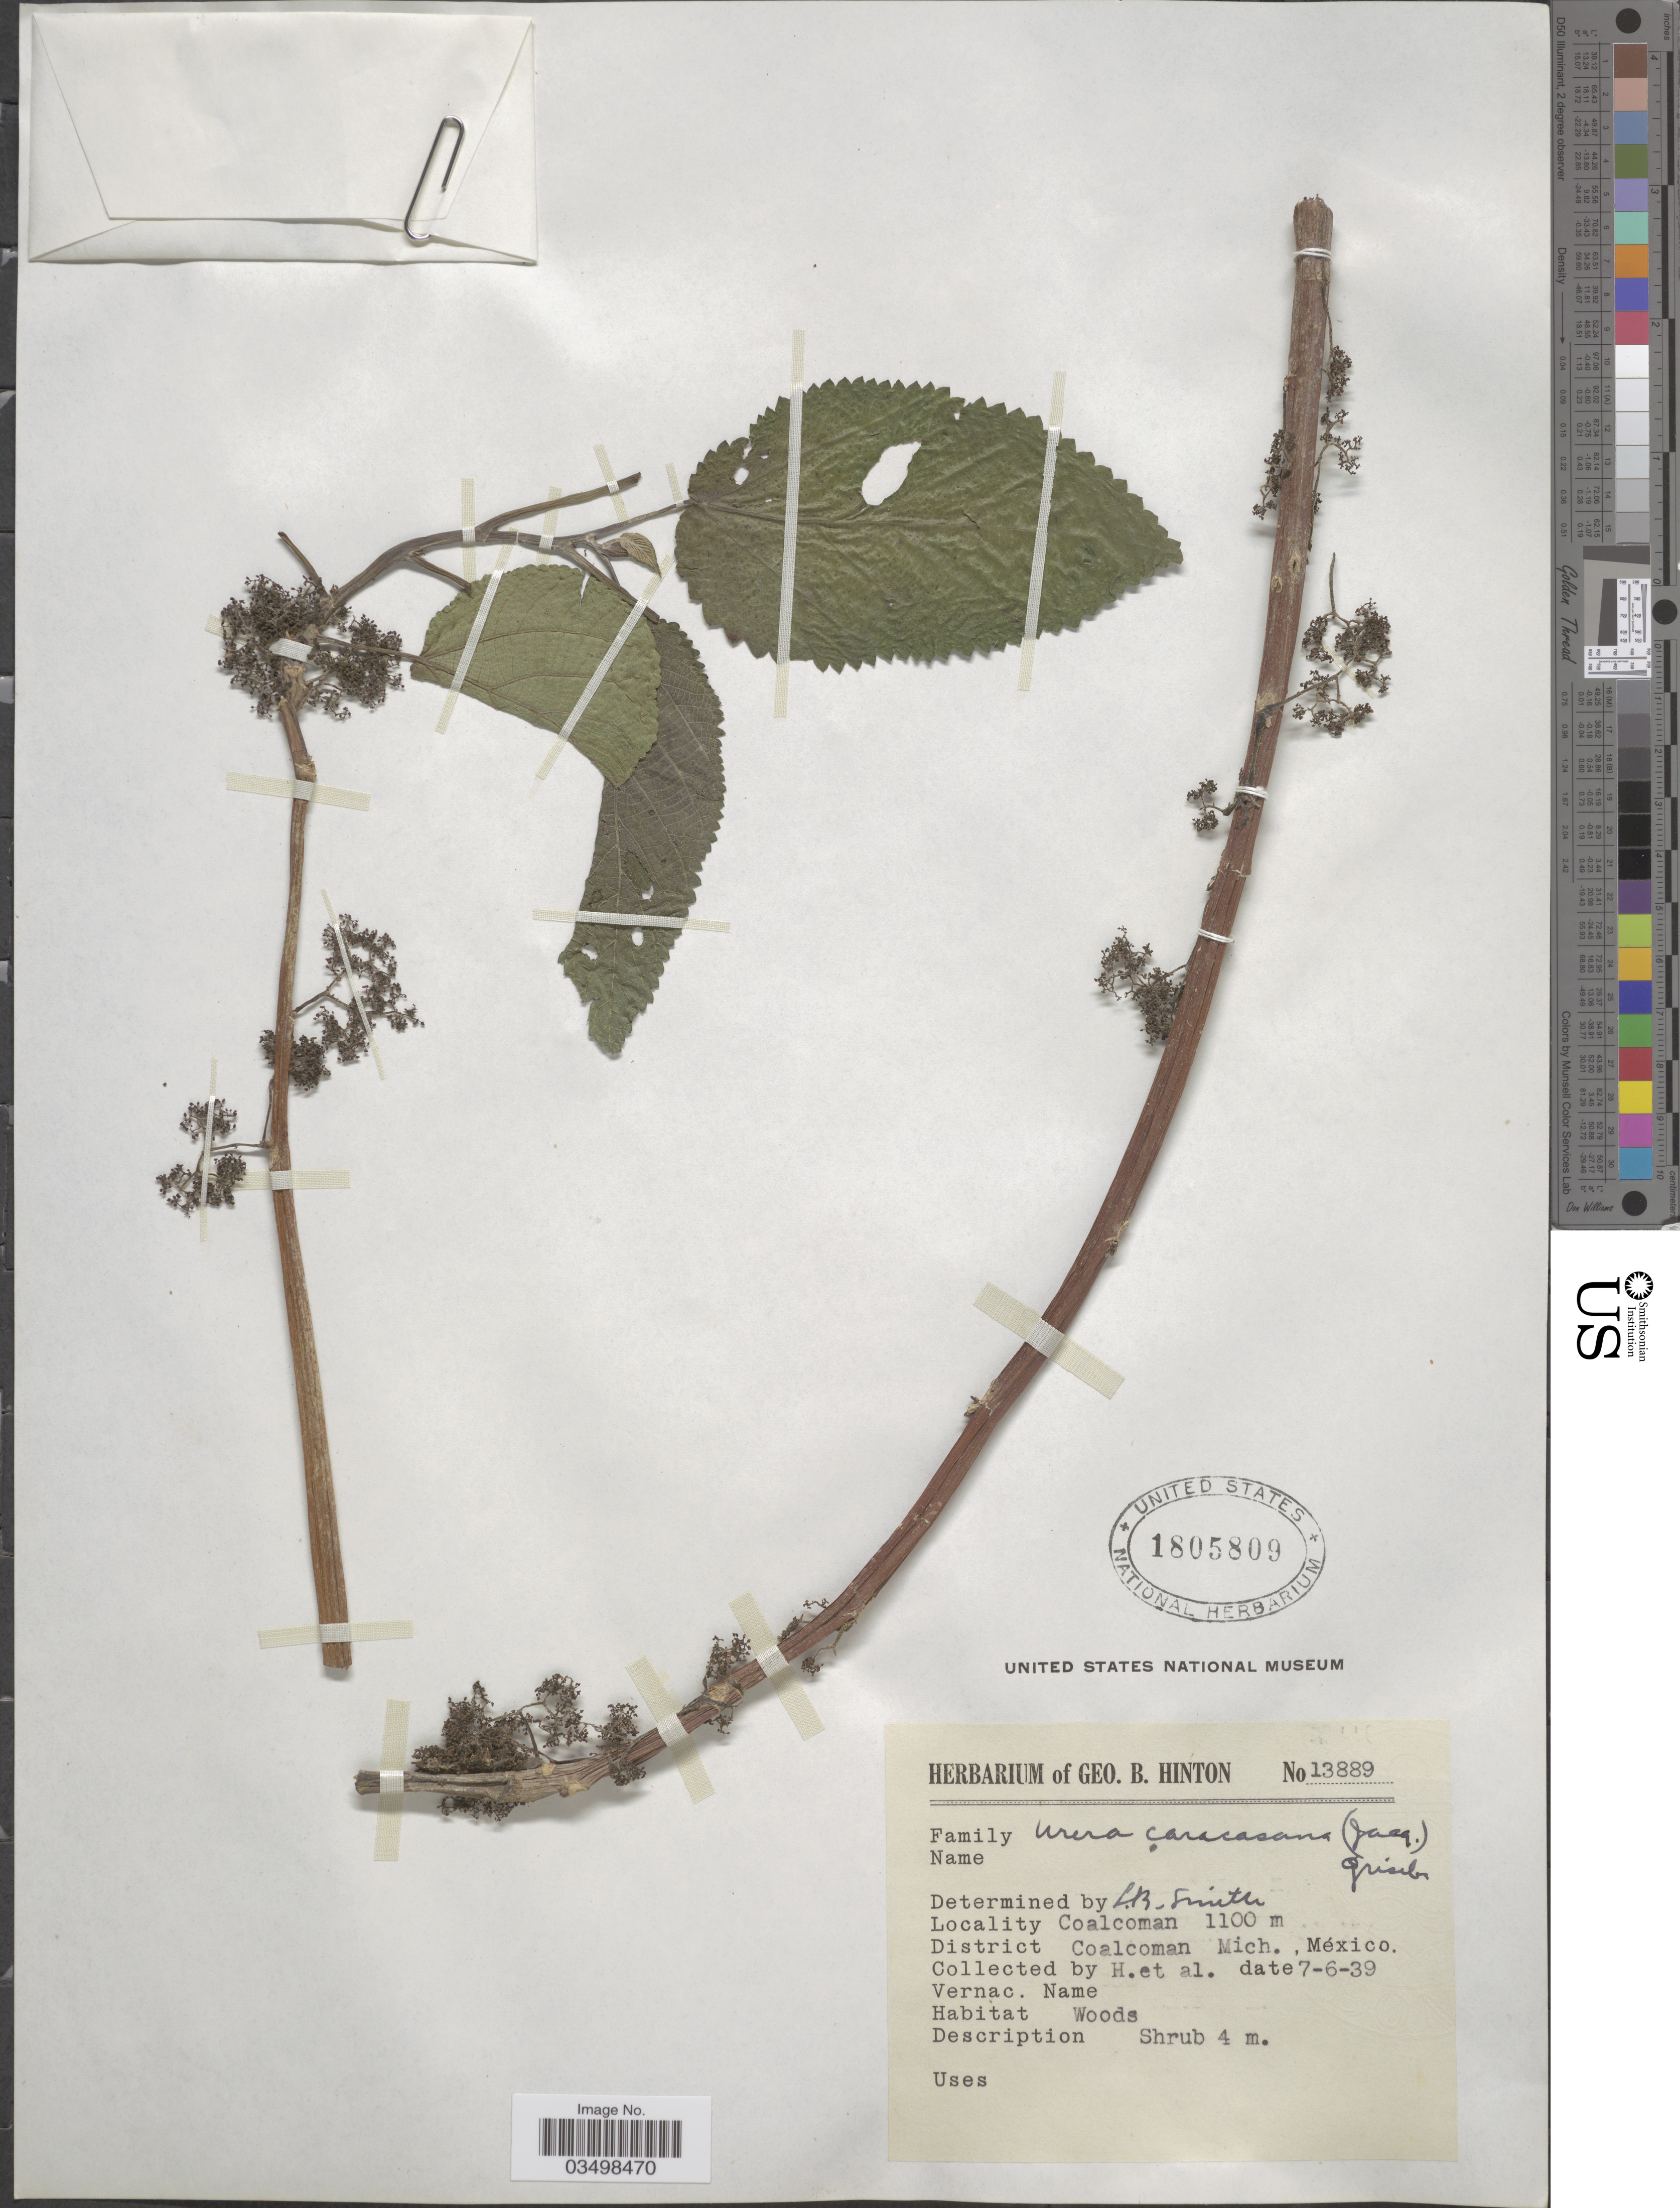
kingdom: Plantae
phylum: Tracheophyta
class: Magnoliopsida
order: Rosales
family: Urticaceae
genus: Urera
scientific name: Urera caracasana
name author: (Jacq.) Gaudich. ex Griseb.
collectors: G. B. Hinton & et al.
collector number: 13889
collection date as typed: Transcribed d/m/y: 7/6/39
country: Mexico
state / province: Michoacán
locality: Coalcoman. District Coalcoman.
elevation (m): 1100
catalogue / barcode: US 1805809